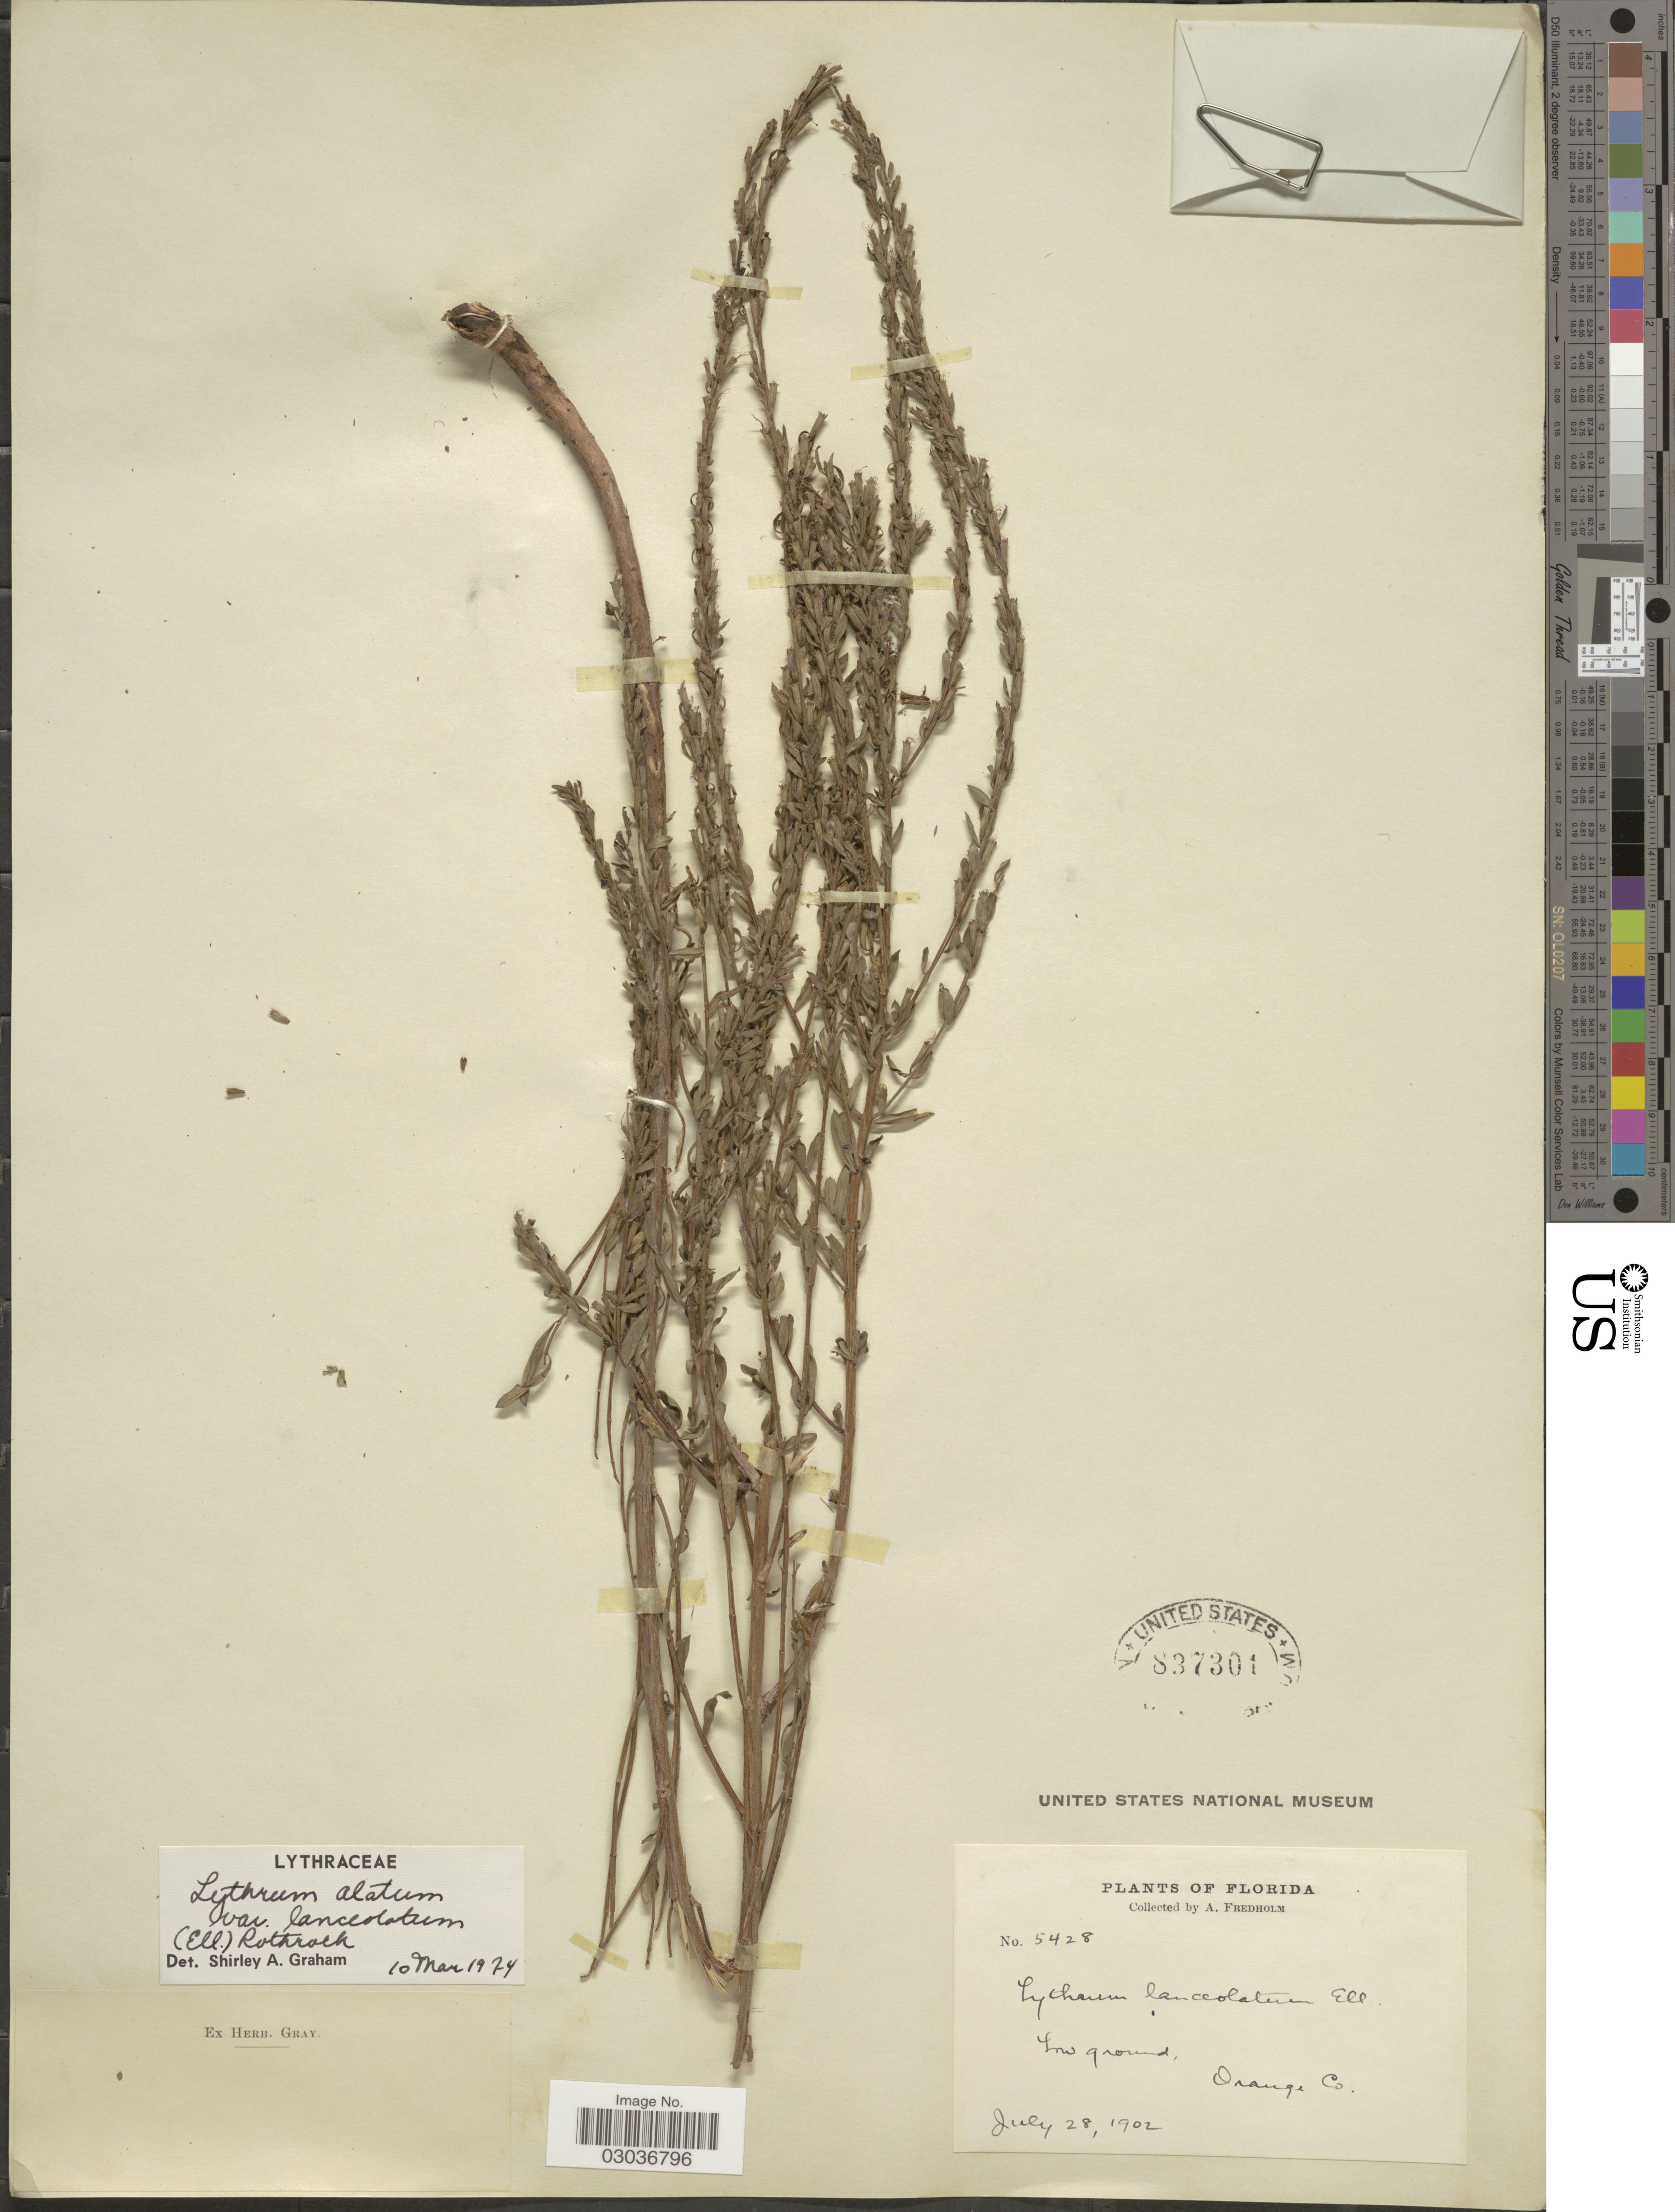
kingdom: Plantae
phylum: Tracheophyta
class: Magnoliopsida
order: Myrtales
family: Lythraceae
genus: Lythrum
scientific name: Lythrum alatum var. lanceolatum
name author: (Elliott) A. Gray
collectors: A. Fredholm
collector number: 5428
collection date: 1902-07-28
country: United States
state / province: Florida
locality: Orange Co.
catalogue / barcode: US 837301